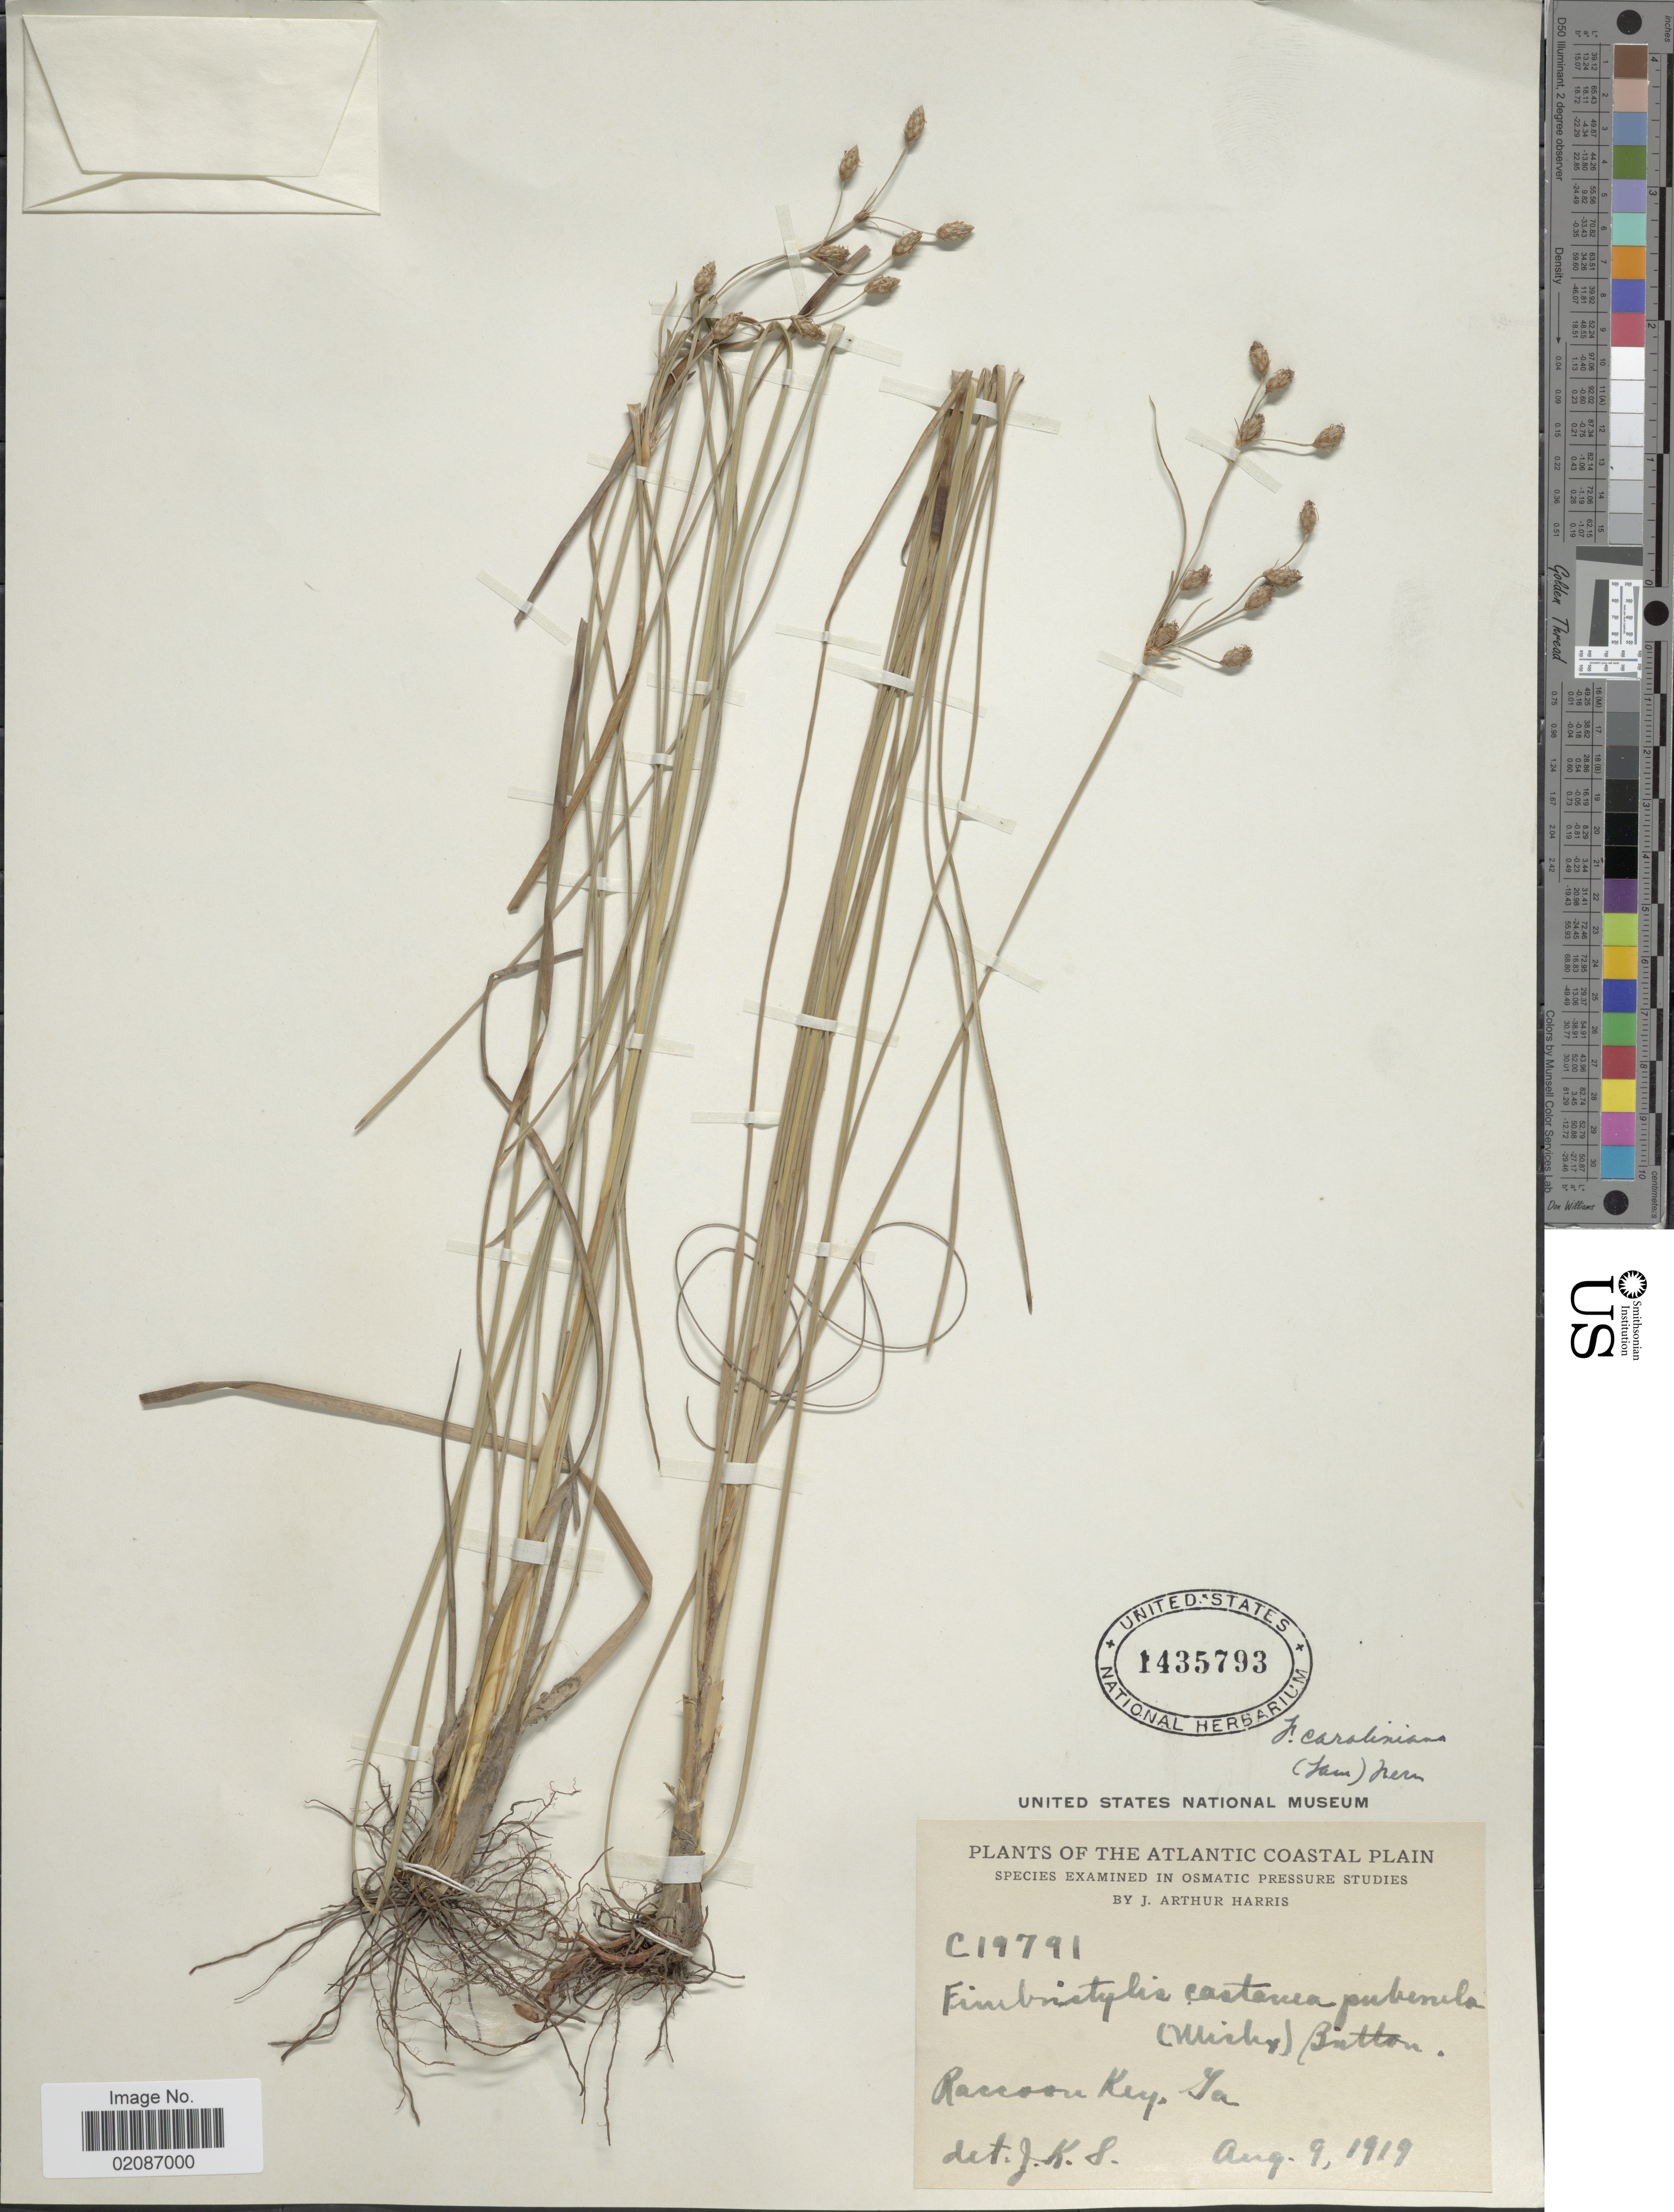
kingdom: Plantae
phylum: Tracheophyta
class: Liliopsida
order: Poales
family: Cyperaceae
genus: Fimbristylis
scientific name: Fimbristylis spadicea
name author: (L.) Vahl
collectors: J. A. Harris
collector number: C19791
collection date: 1919-08-09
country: United States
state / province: Georgia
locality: Atlantic Coastal Plain, Raccoon Key, Ga.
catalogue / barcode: US 1435793